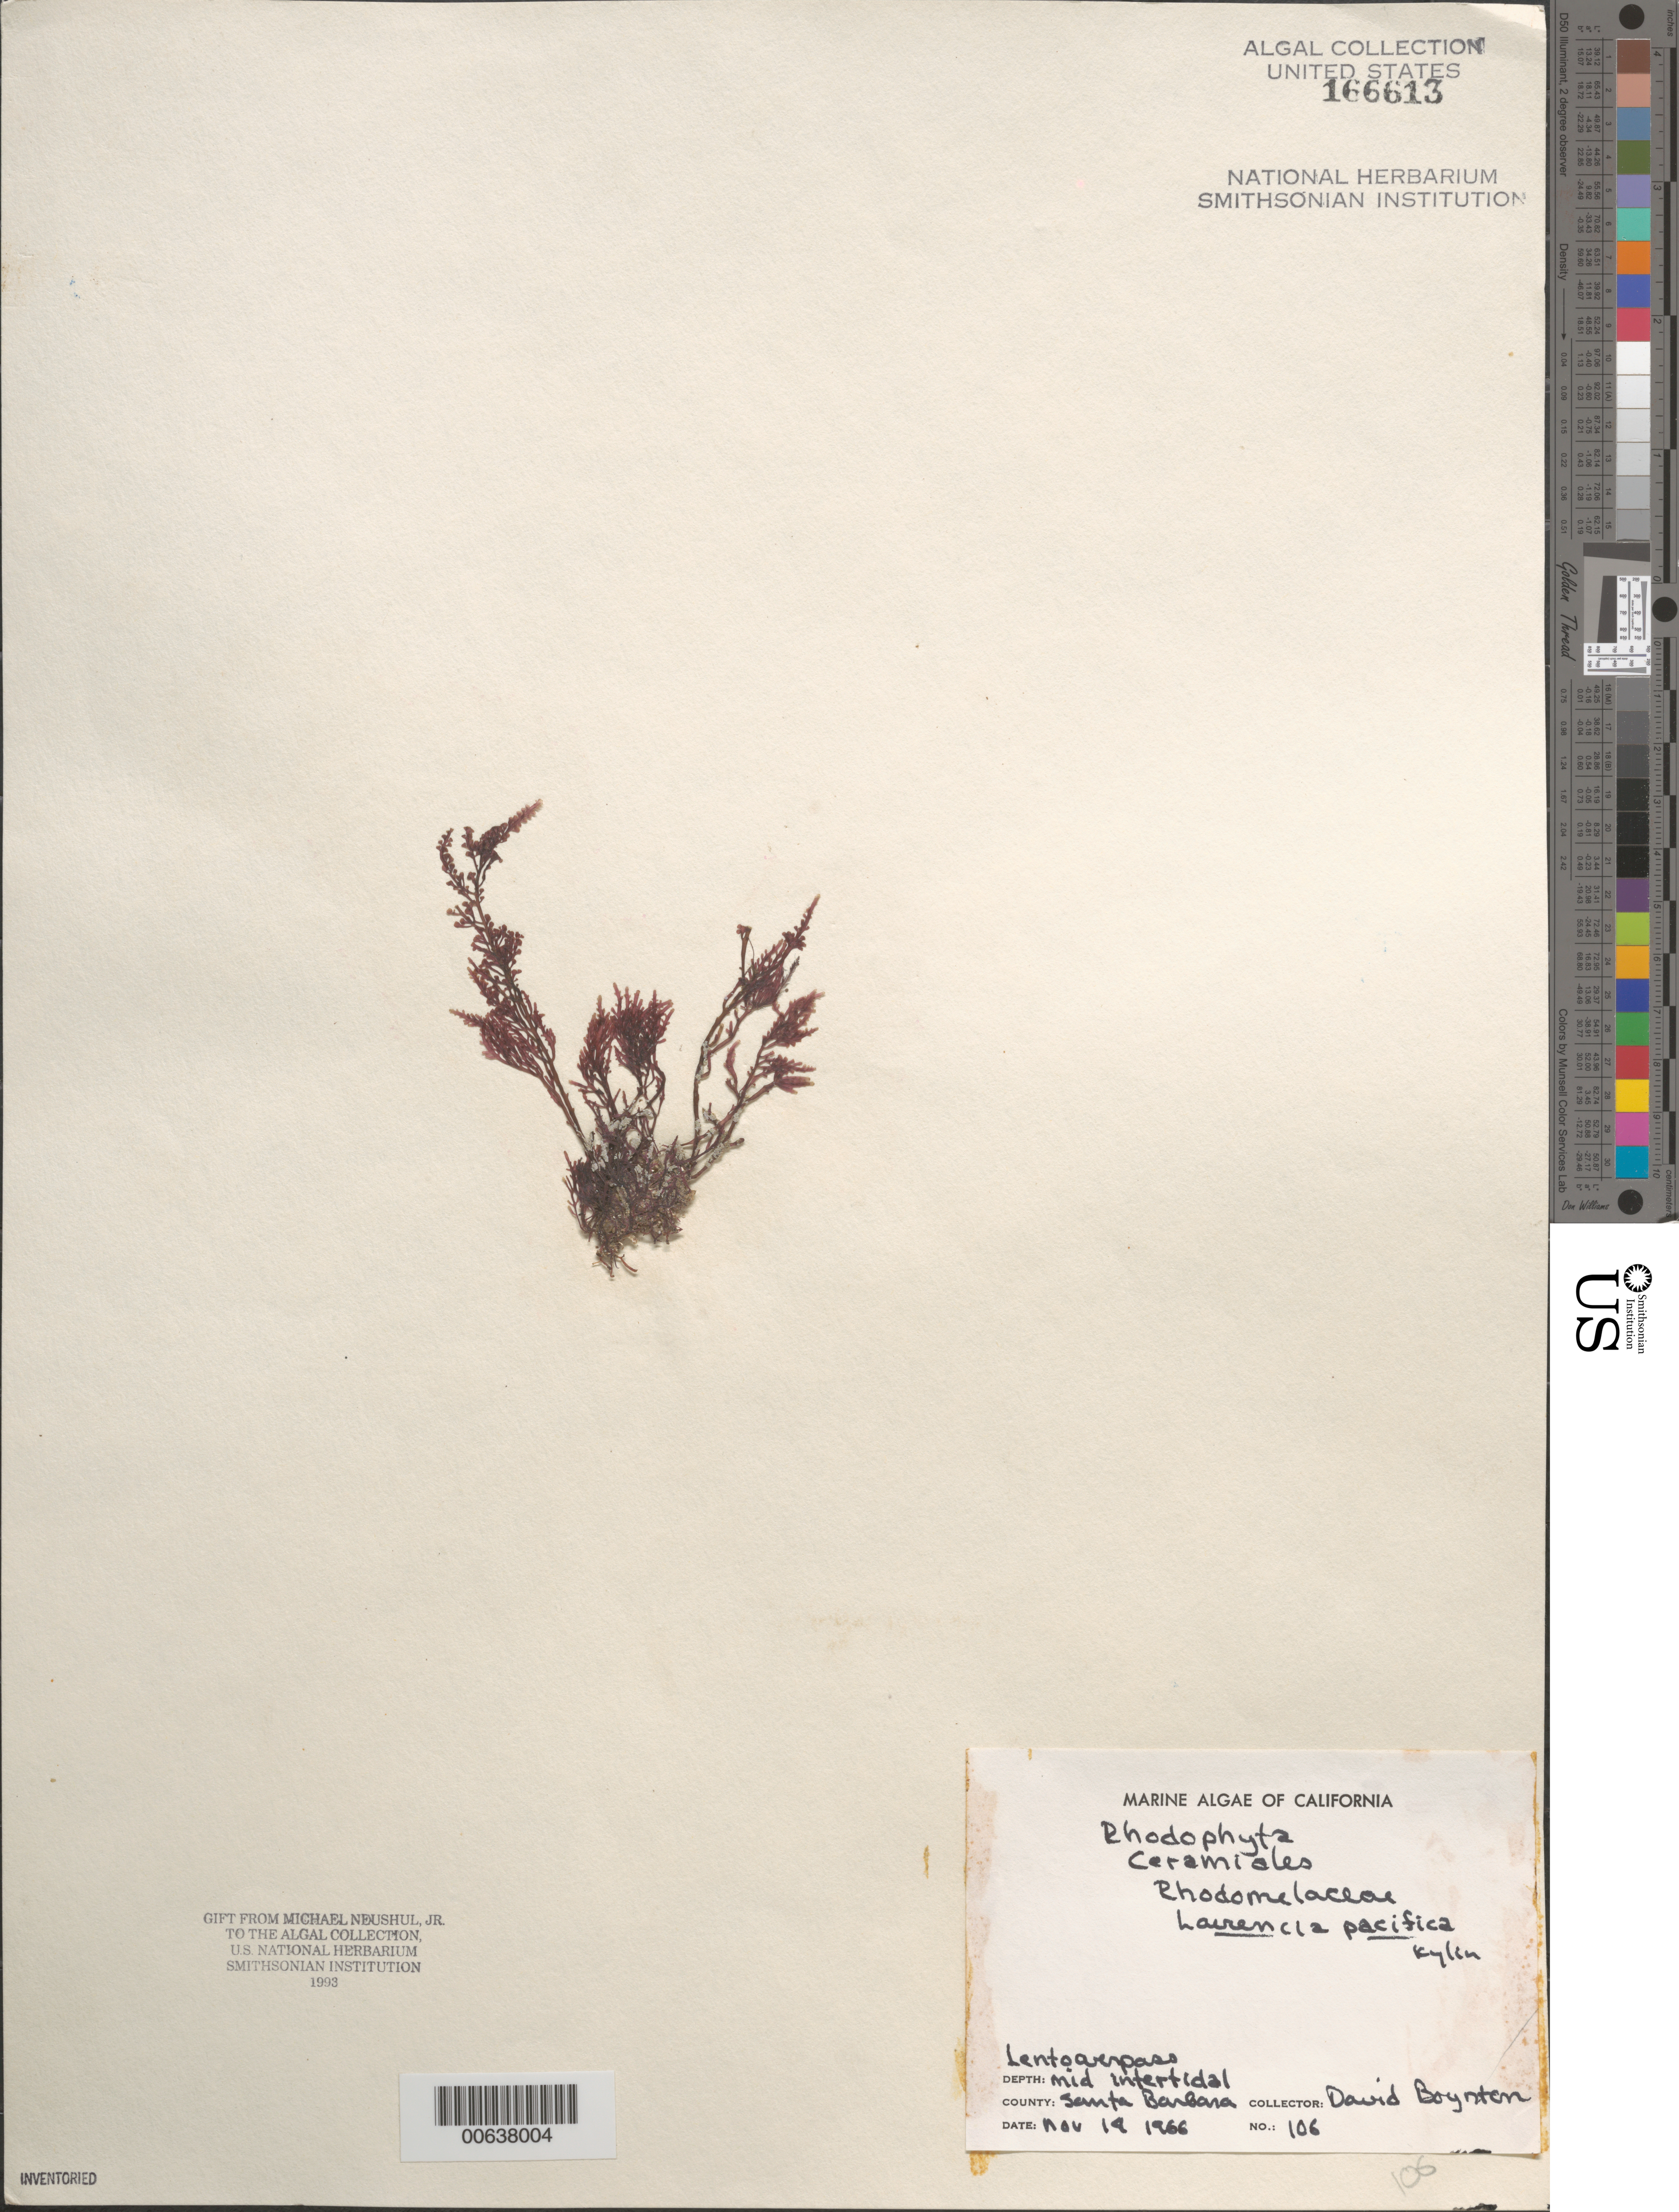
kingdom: Plantae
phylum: Rhodophyta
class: Florideophyceae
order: Ceramiales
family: Rhodomelaceae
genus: Laurencia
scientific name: Laurencia pacifica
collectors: D. Boynton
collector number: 106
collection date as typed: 14 Nov 1966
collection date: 1966-11-14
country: United States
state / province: California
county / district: Santa Barbara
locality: Lento Overpass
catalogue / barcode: US 166613